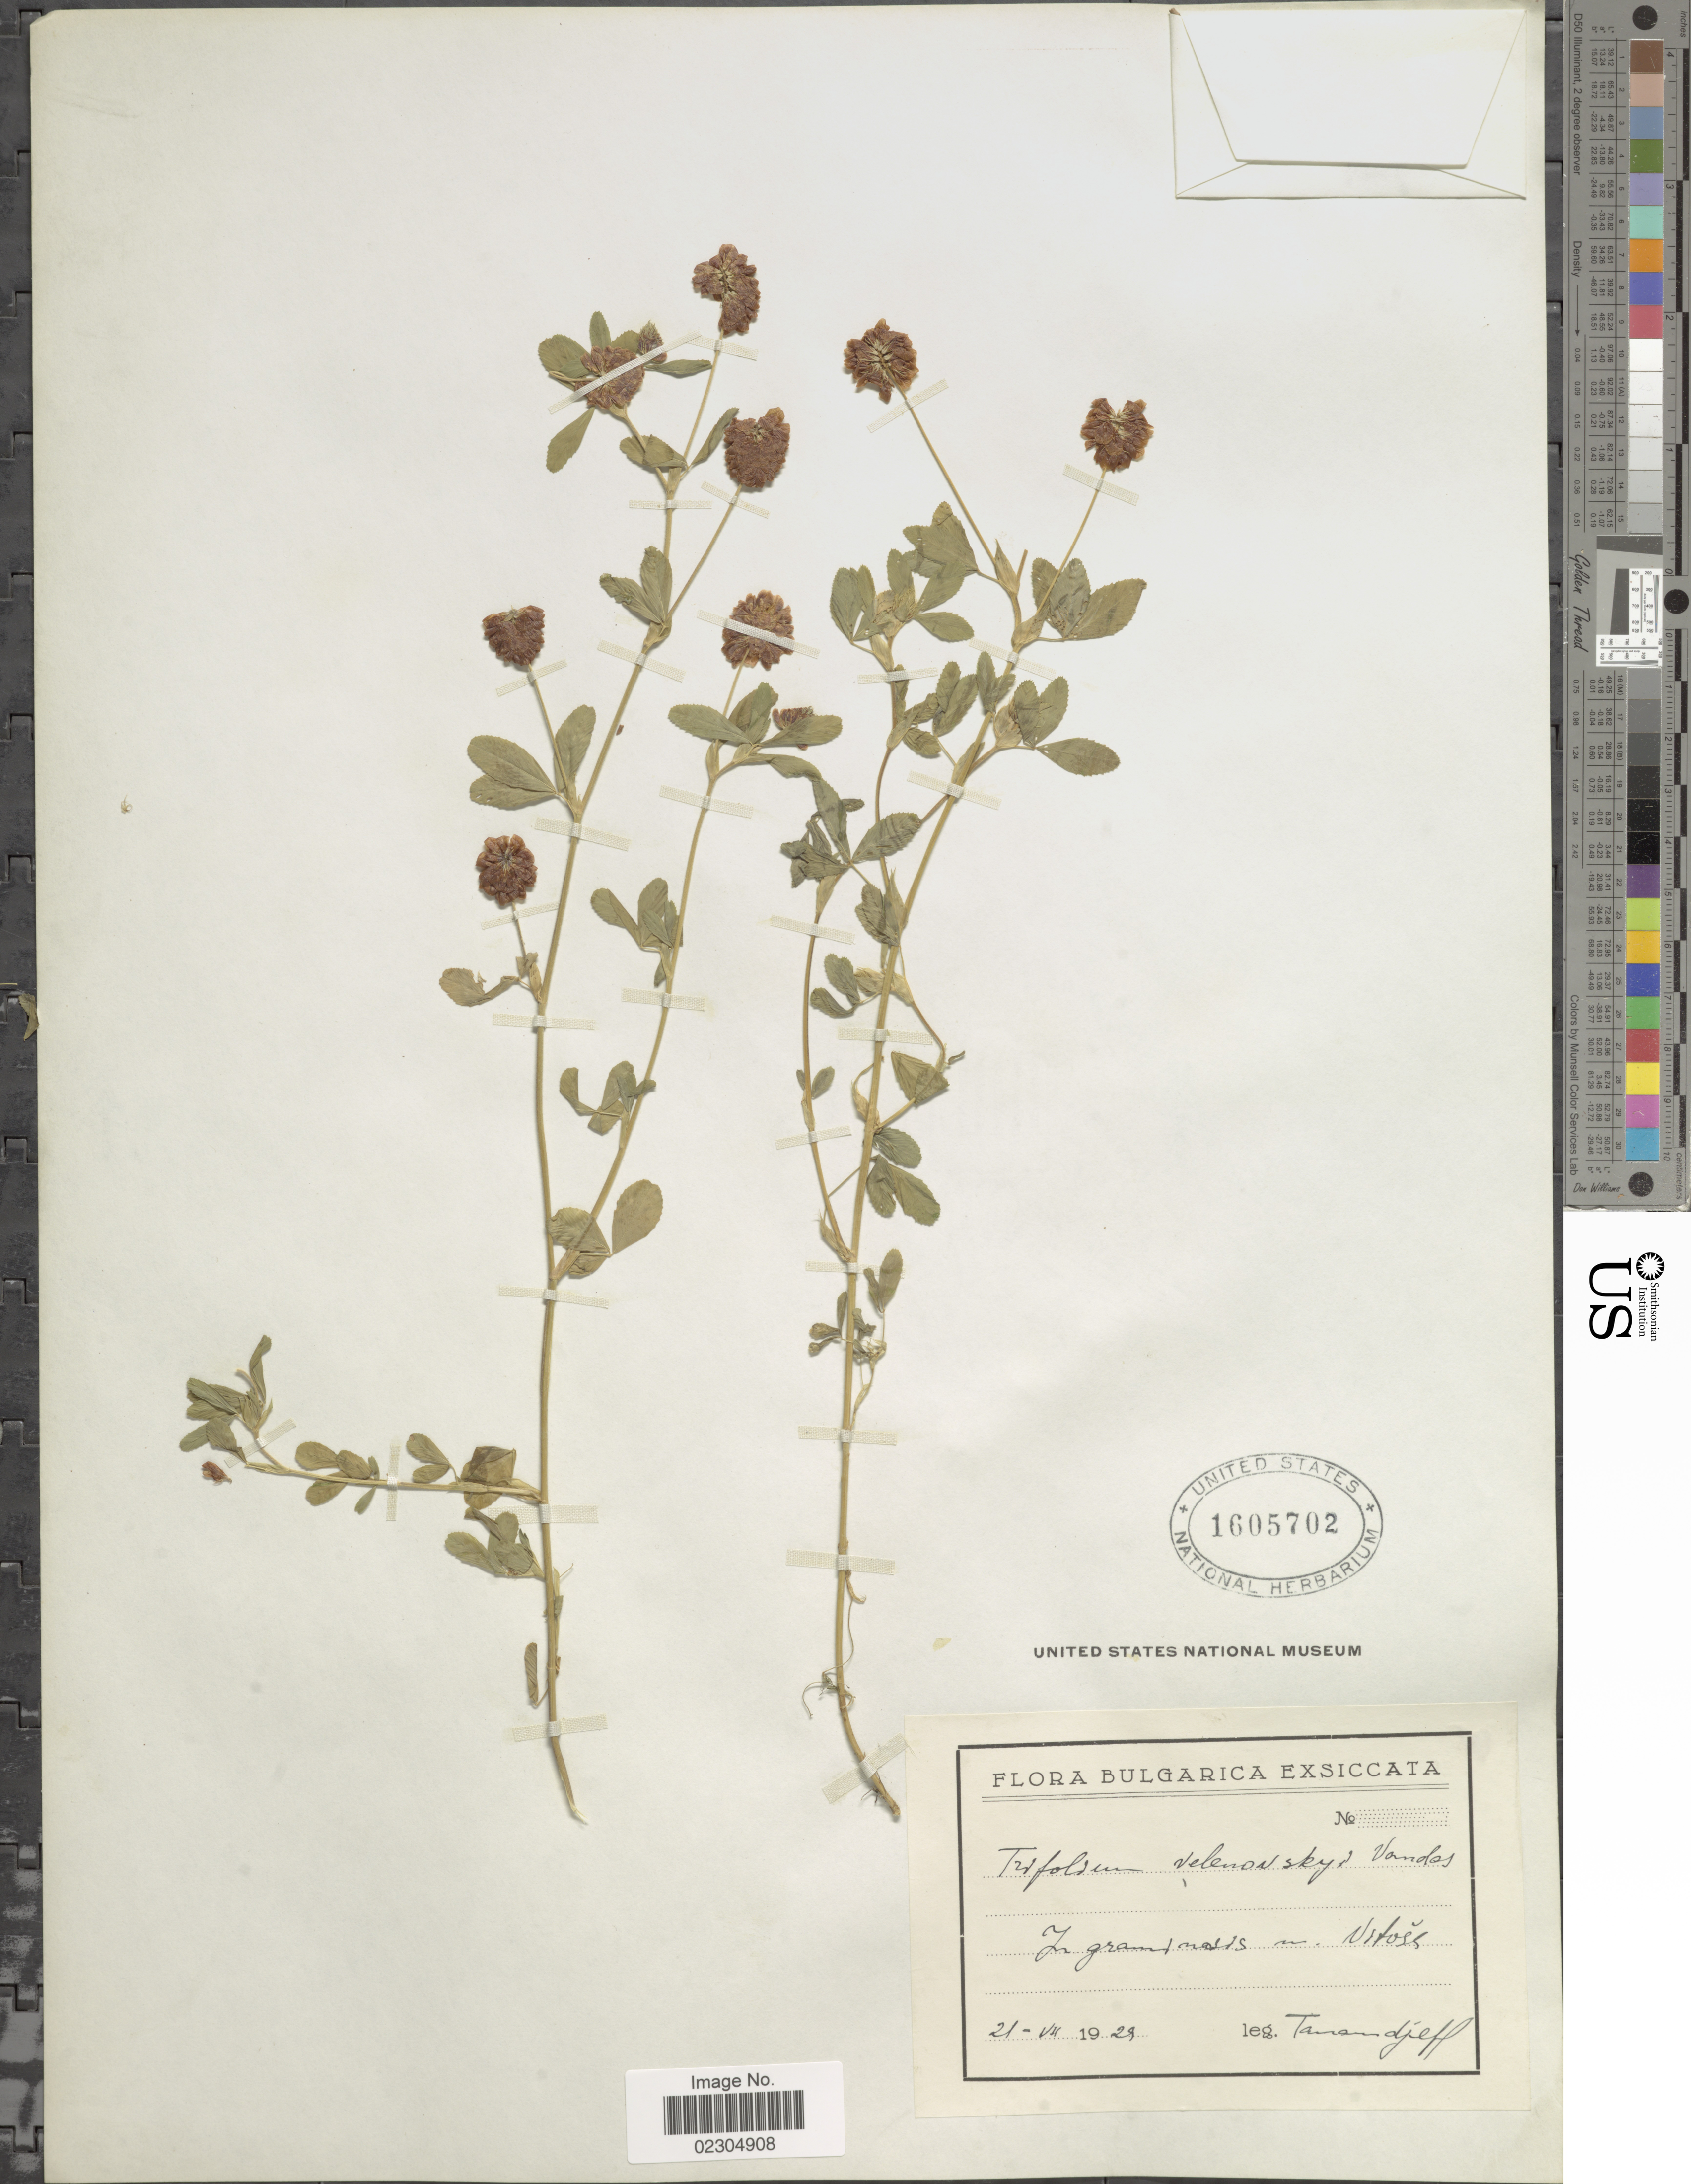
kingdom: Plantae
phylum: Tracheophyta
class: Magnoliopsida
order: Fabales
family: Fabaceae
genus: Trifolium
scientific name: Trifolium velenovskyi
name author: Vandas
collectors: -. Tanandjeff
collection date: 1929-07-21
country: Bulgaria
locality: Bulgarica. Vitose [interpreted].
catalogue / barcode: US 1605702